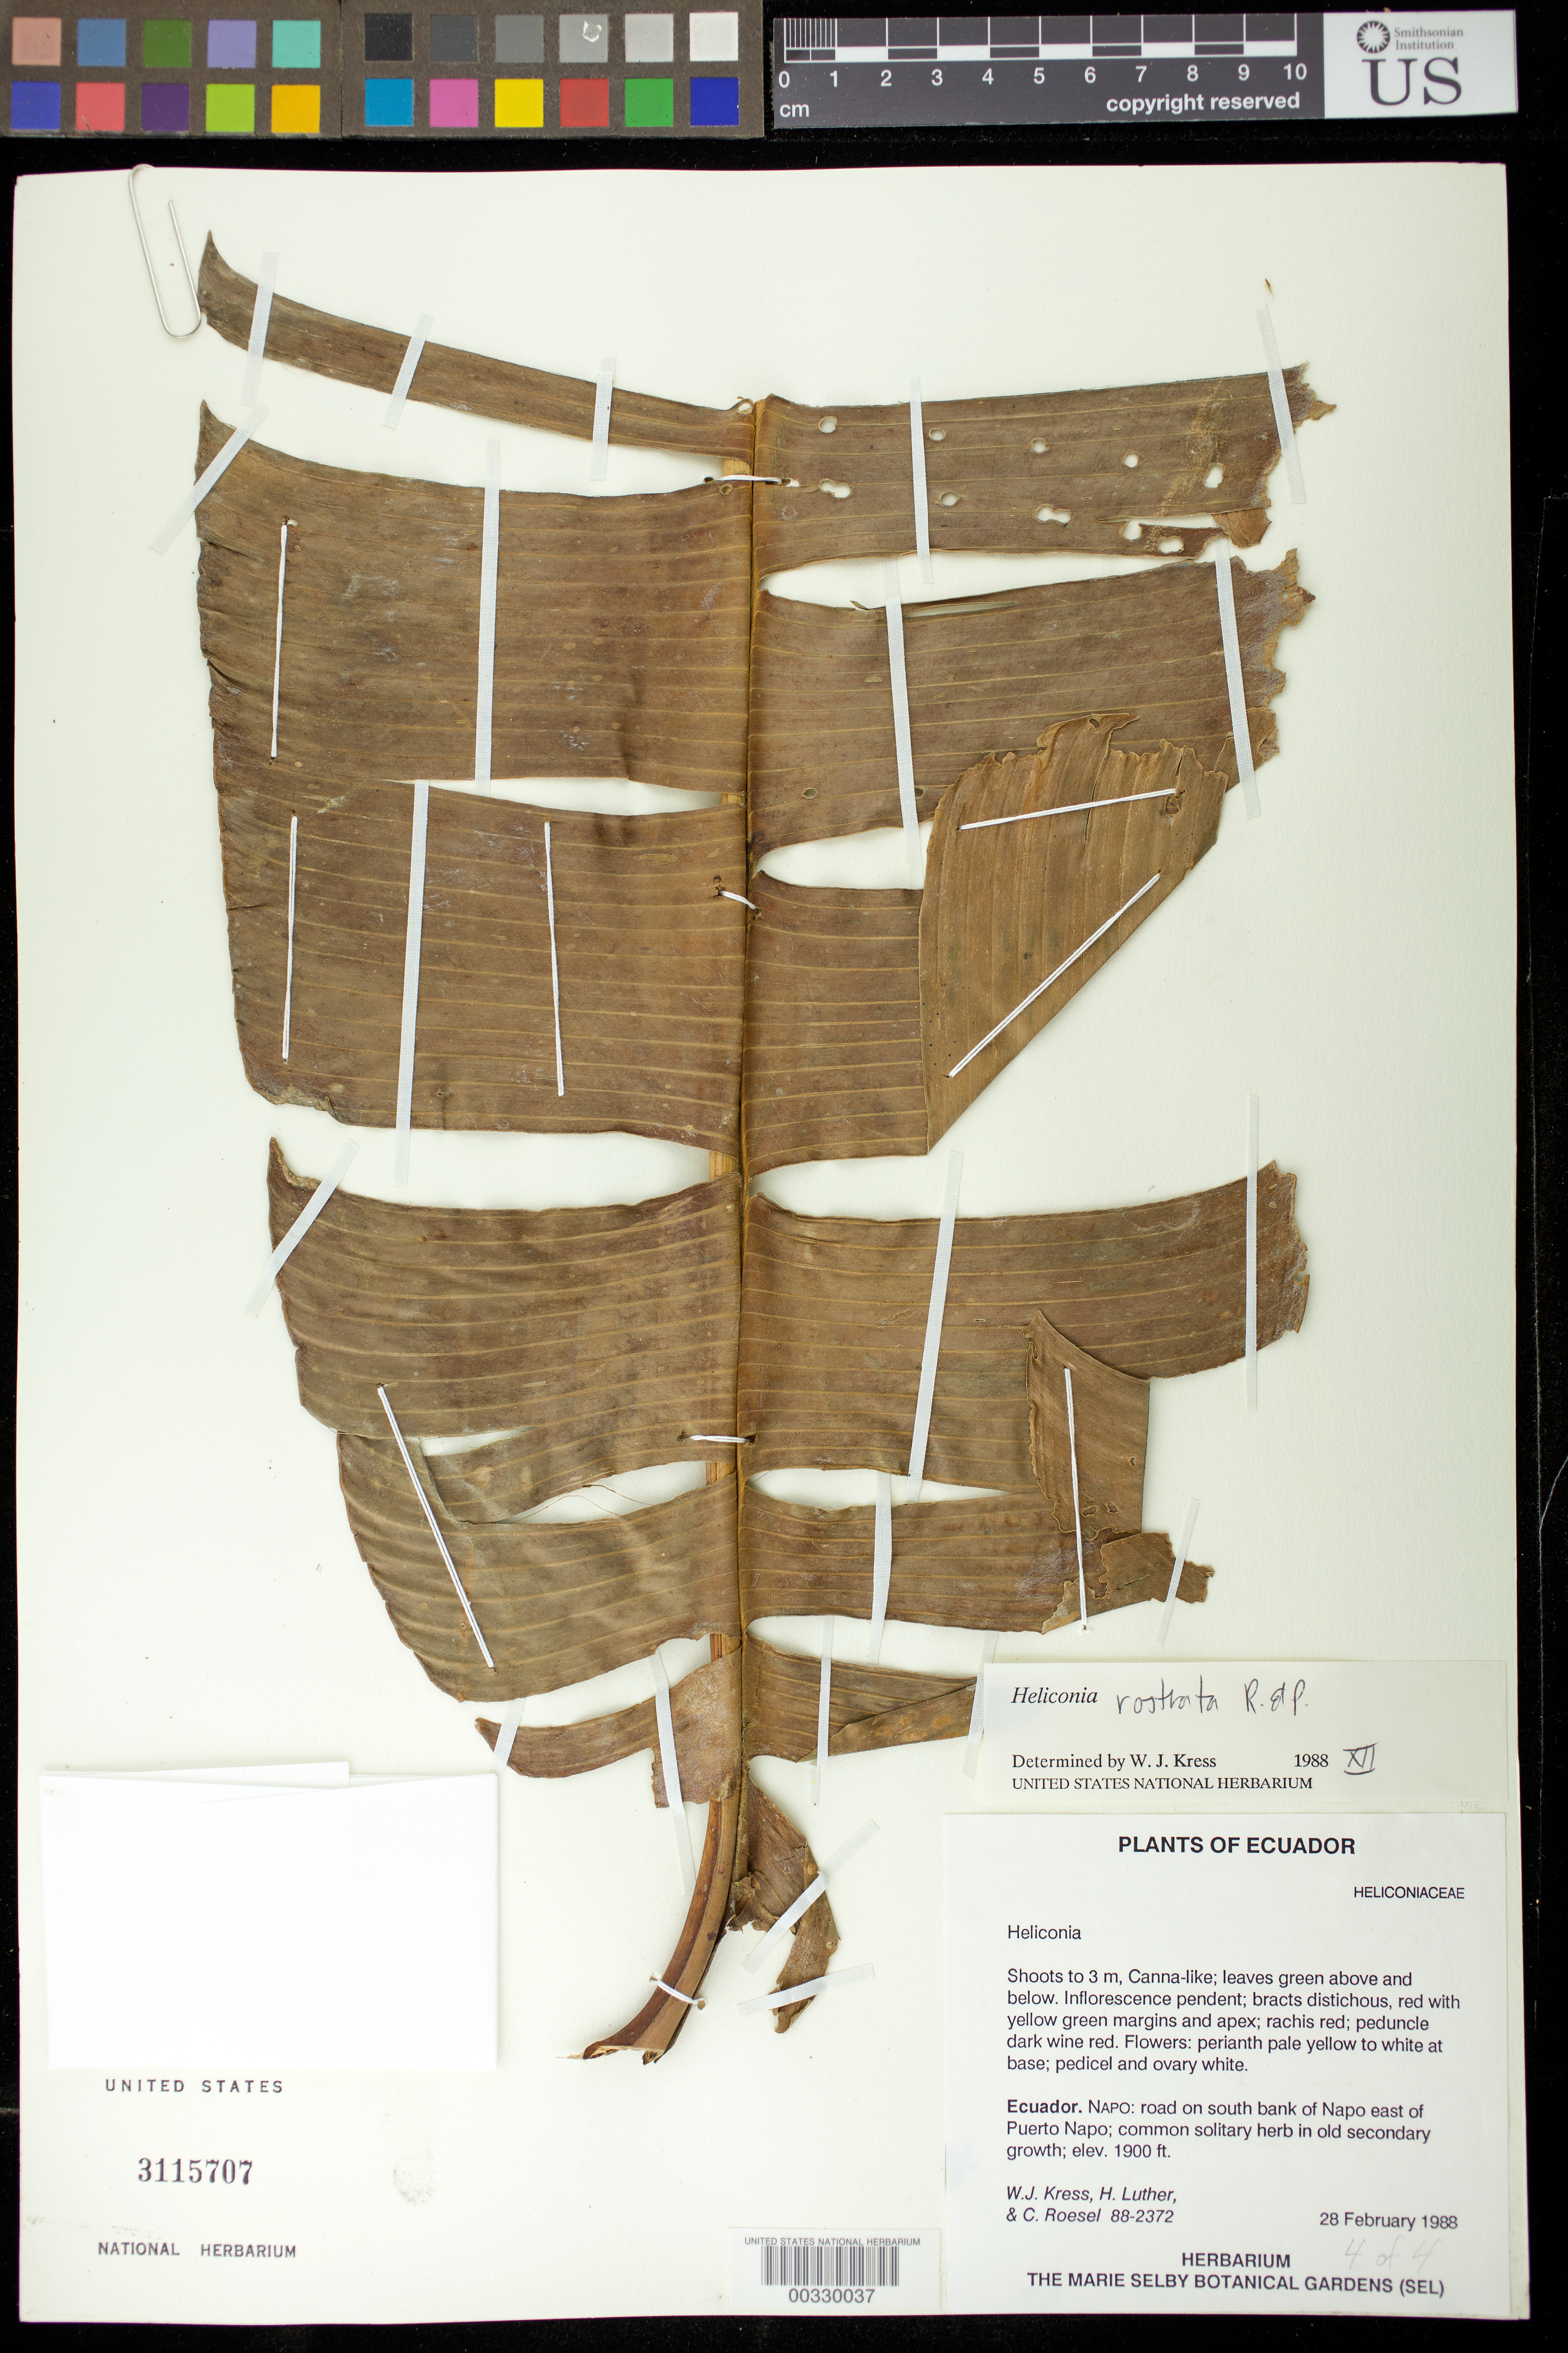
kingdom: Plantae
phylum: Tracheophyta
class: Liliopsida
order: Zingiberales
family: Heliconiaceae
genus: Heliconia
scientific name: Heliconia rostrata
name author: Ruiz & Pav.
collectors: W. J. Kress, Harry E. Luther & C. S. Roesel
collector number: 88-2372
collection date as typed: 28 Feb 1988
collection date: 1988-02-28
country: Ecuador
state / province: Napo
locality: Road on s bank of Napo E of Puerto Napo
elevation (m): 579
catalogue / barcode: US 3115707